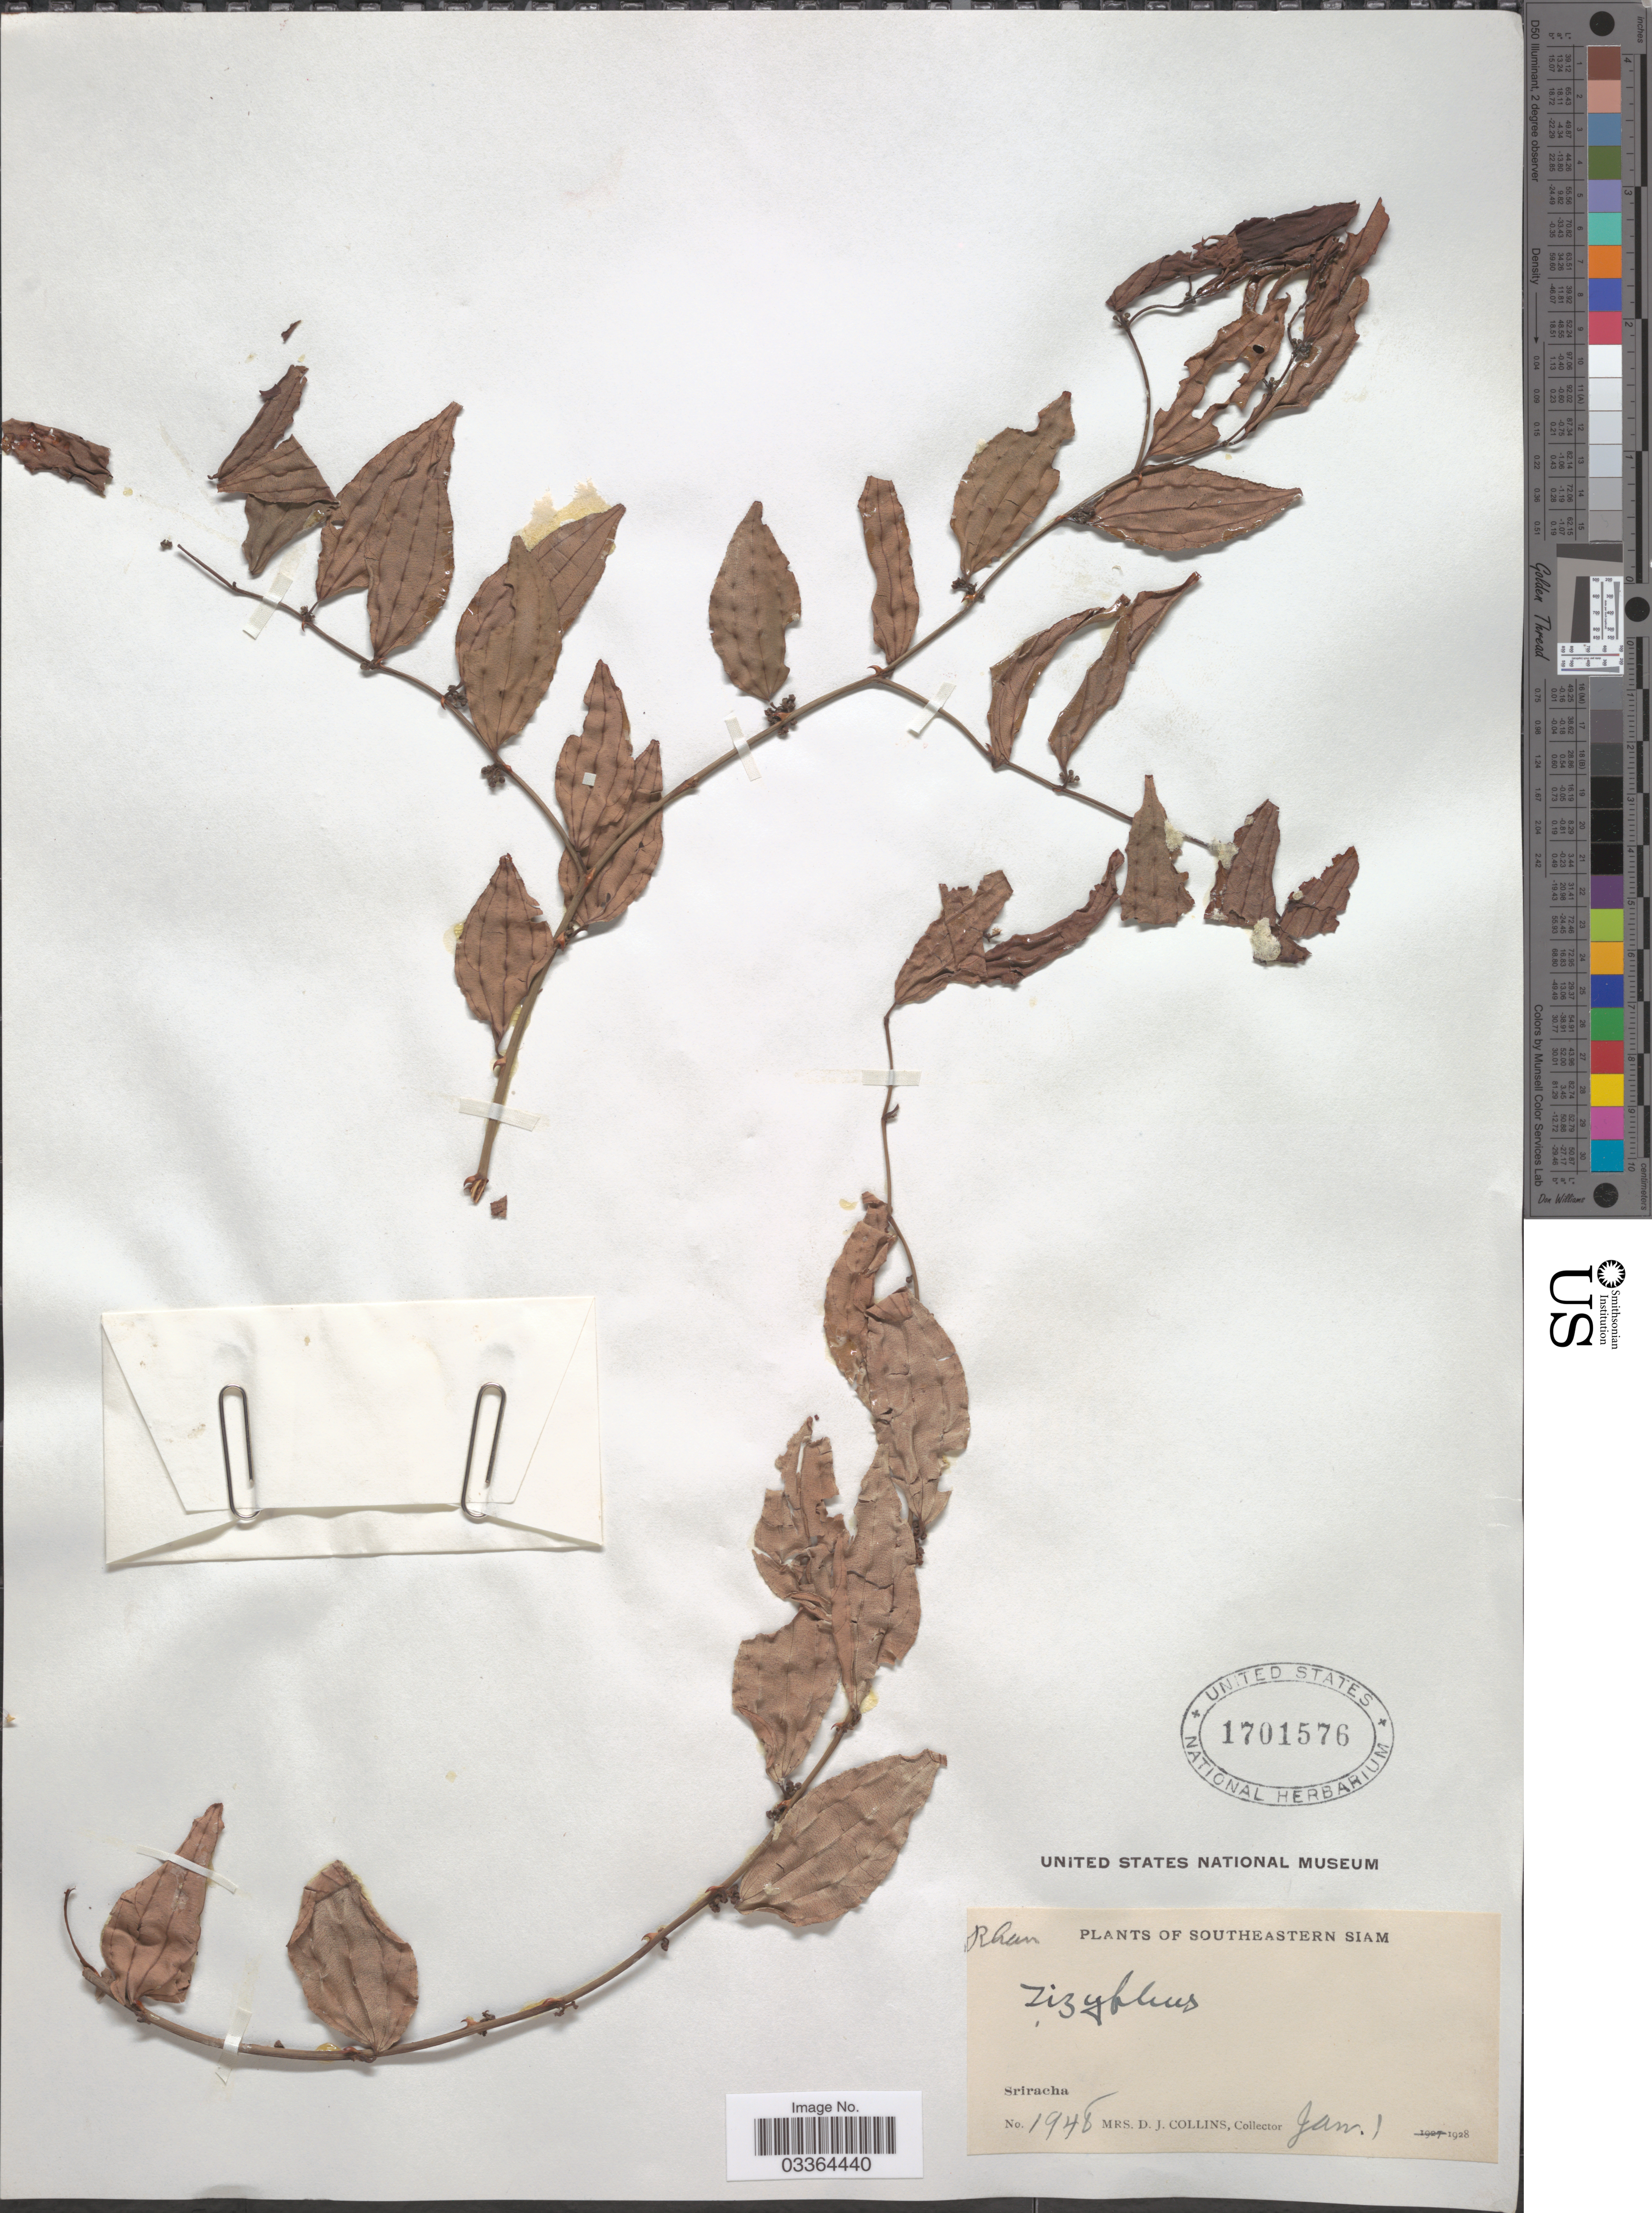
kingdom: Plantae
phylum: Tracheophyta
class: Magnoliopsida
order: Rosales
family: Rhamnaceae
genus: Ziziphus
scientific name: Ziziphus oenopolia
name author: (L.) Mill.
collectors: Mrs. D. J. Collins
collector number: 1948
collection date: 1928-01-01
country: Thailand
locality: Southeastern Siam. Sriracha.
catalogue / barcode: US 1701576